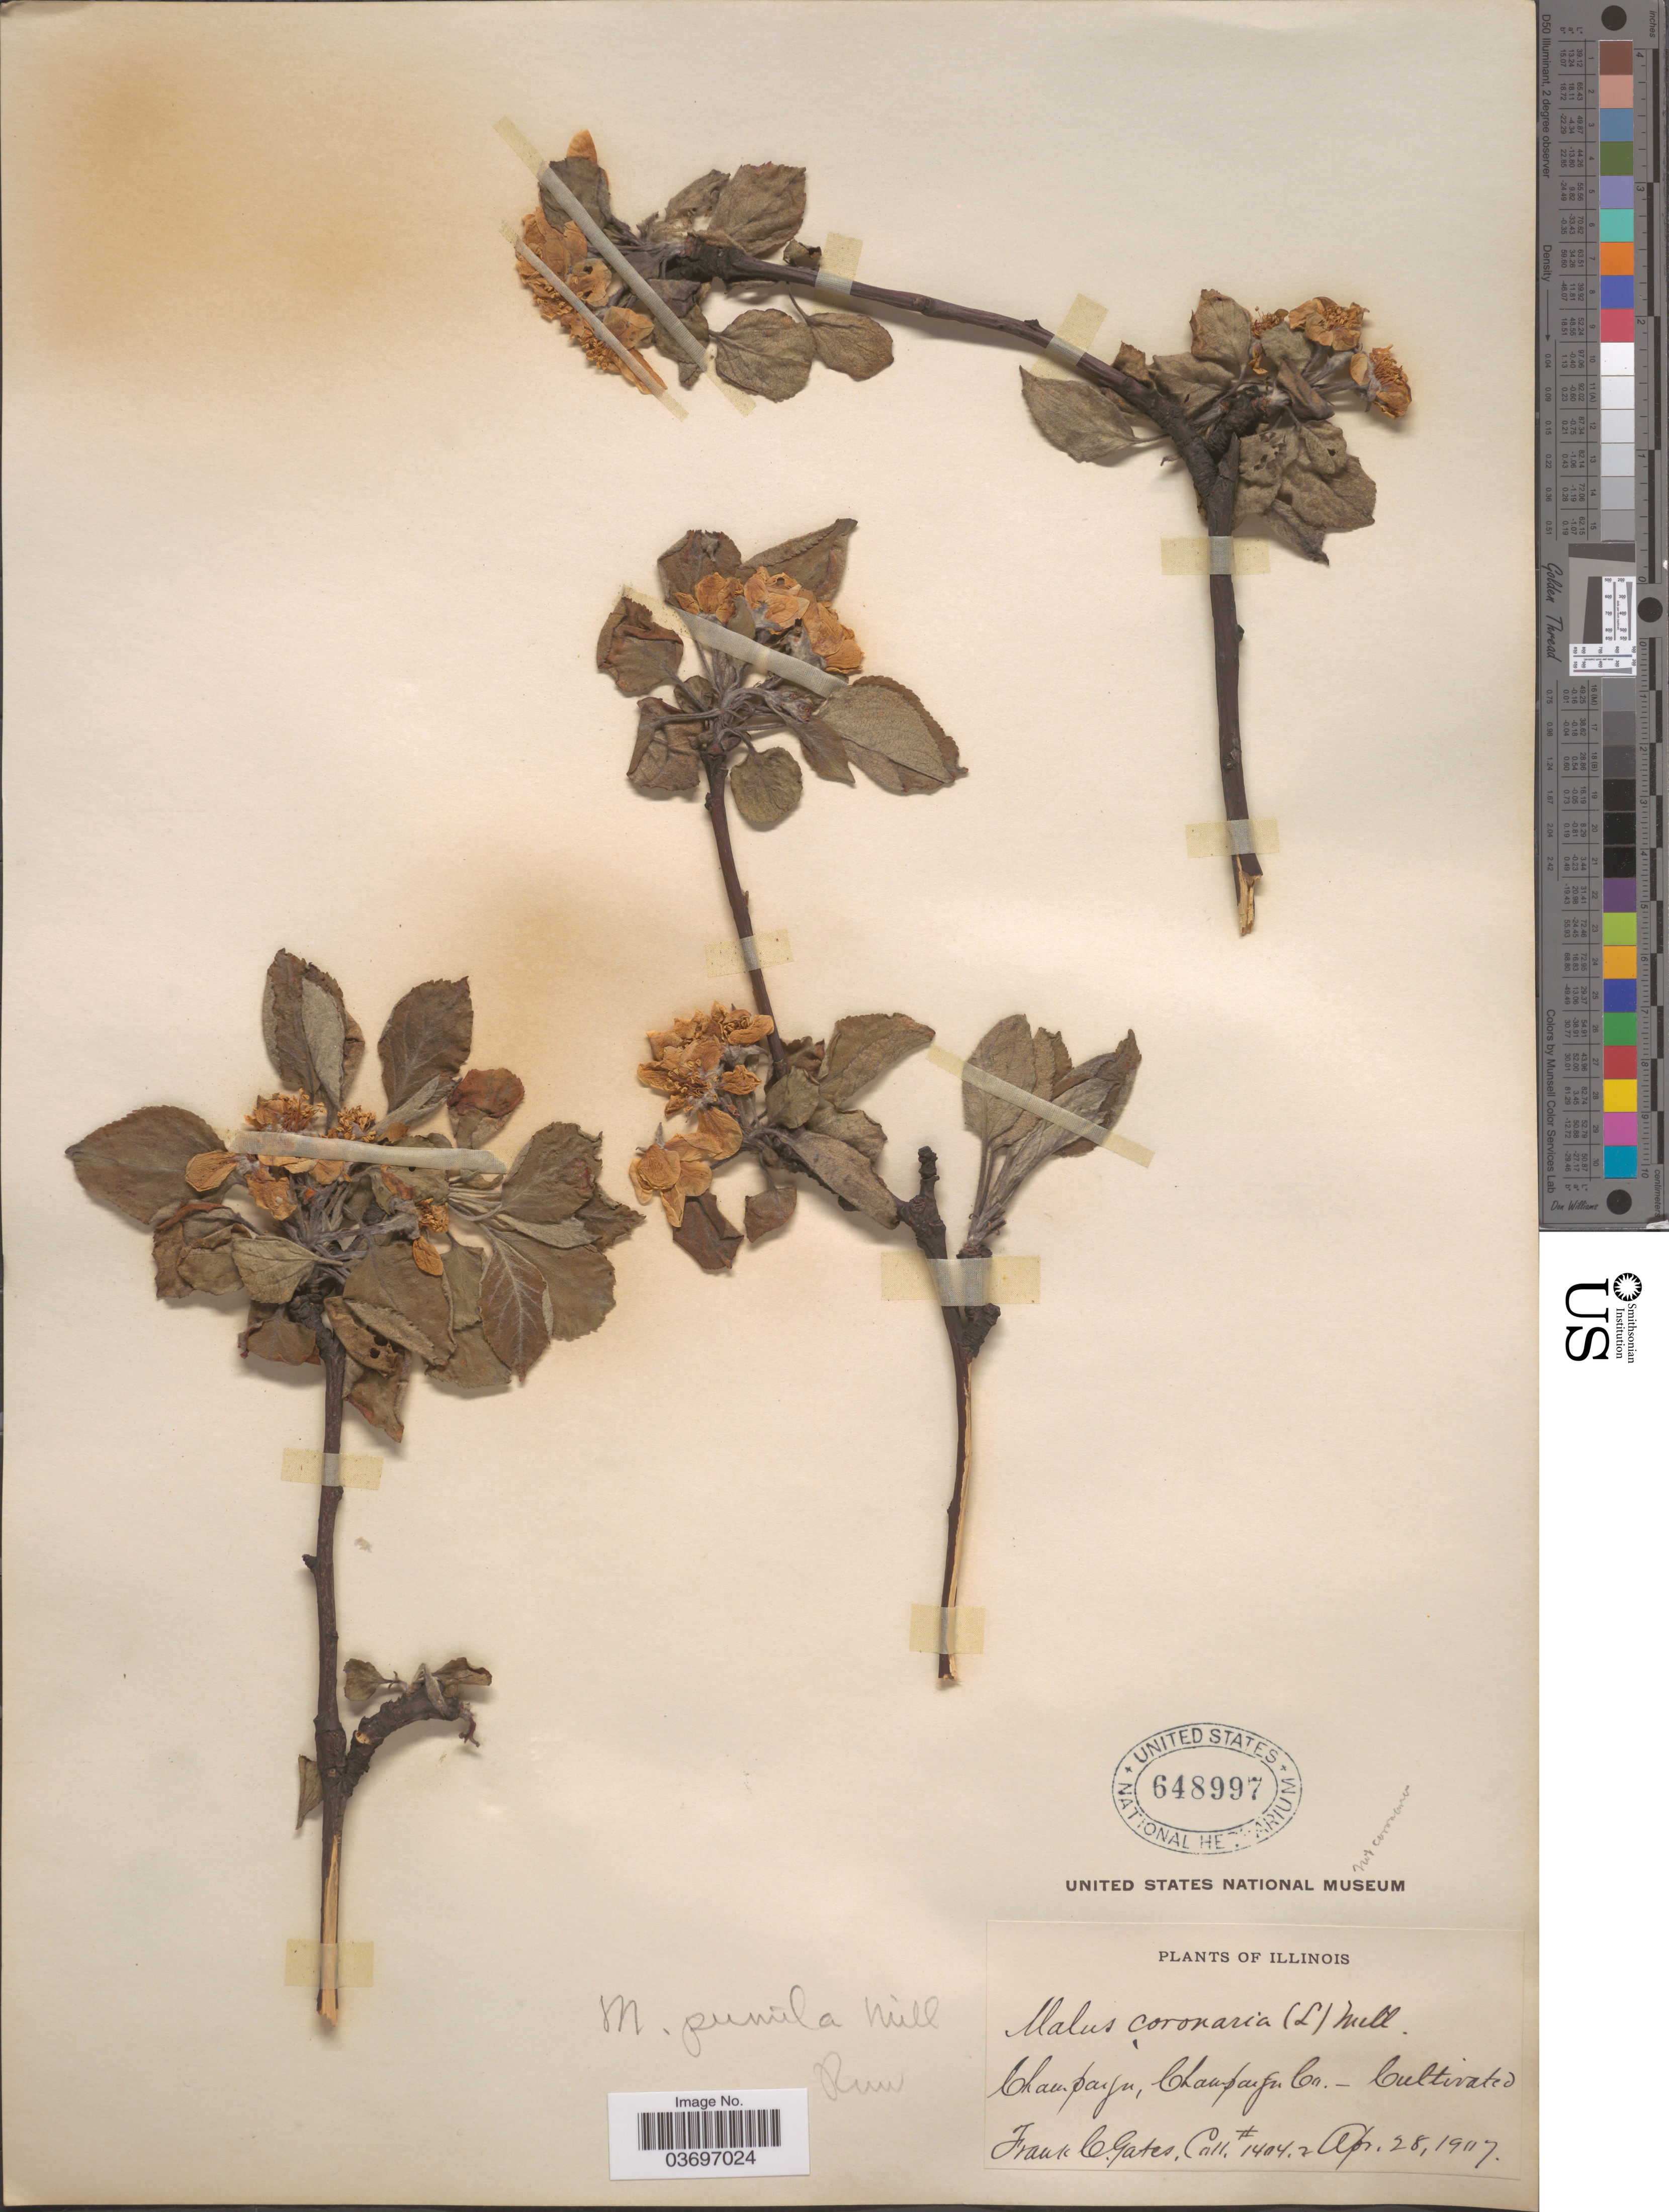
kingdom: Plantae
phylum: Tracheophyta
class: Magnoliopsida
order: Rosales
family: Rosaceae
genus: Malus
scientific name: Malus pumila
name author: Mill.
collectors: F. C. Gates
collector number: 1404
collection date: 1907-04-28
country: United States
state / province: Illinois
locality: Champaign, Champaign Ca.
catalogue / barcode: US 648997